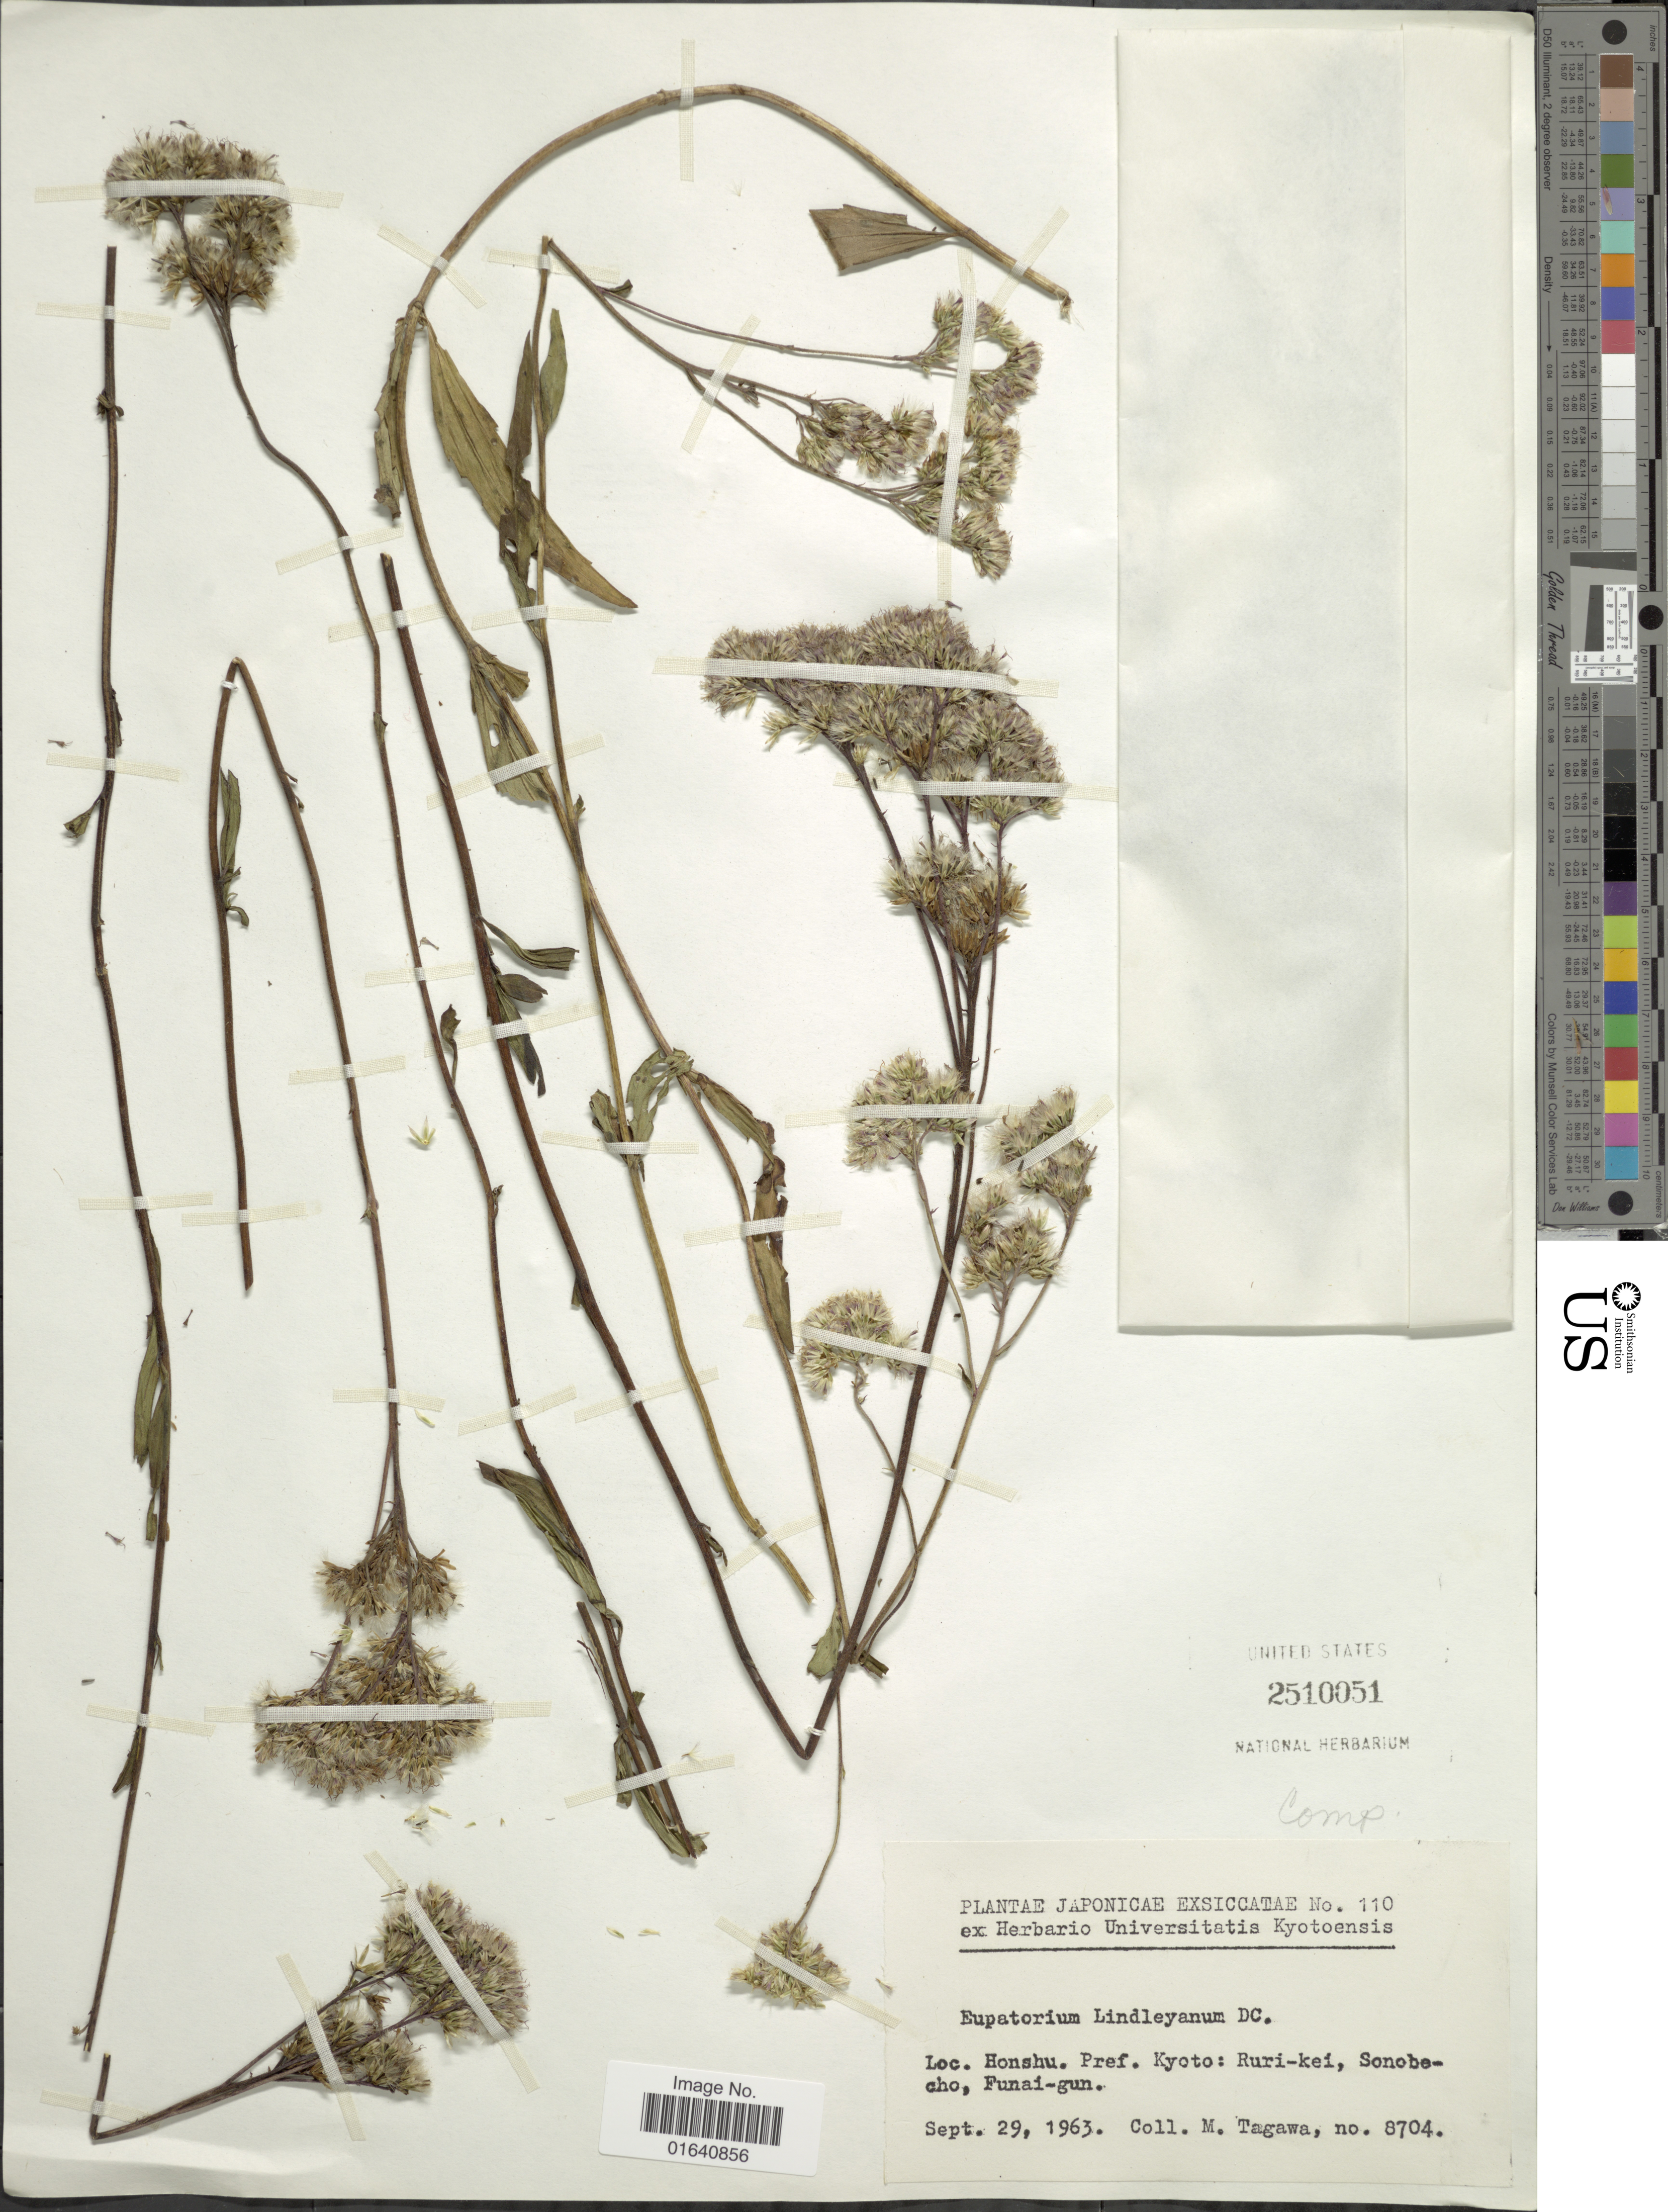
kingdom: Plantae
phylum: Tracheophyta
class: Magnoliopsida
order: Asterales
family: Asteraceae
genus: Eupatorium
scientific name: Eupatorium lindleyanum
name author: DC.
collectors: M. Tagawa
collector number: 8704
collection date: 1963-09-29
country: Japan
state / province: Kyoto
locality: Honshu Pref. Kyoto: Ruri-kei, Sononecho, Funai-gun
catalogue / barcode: US 2510051